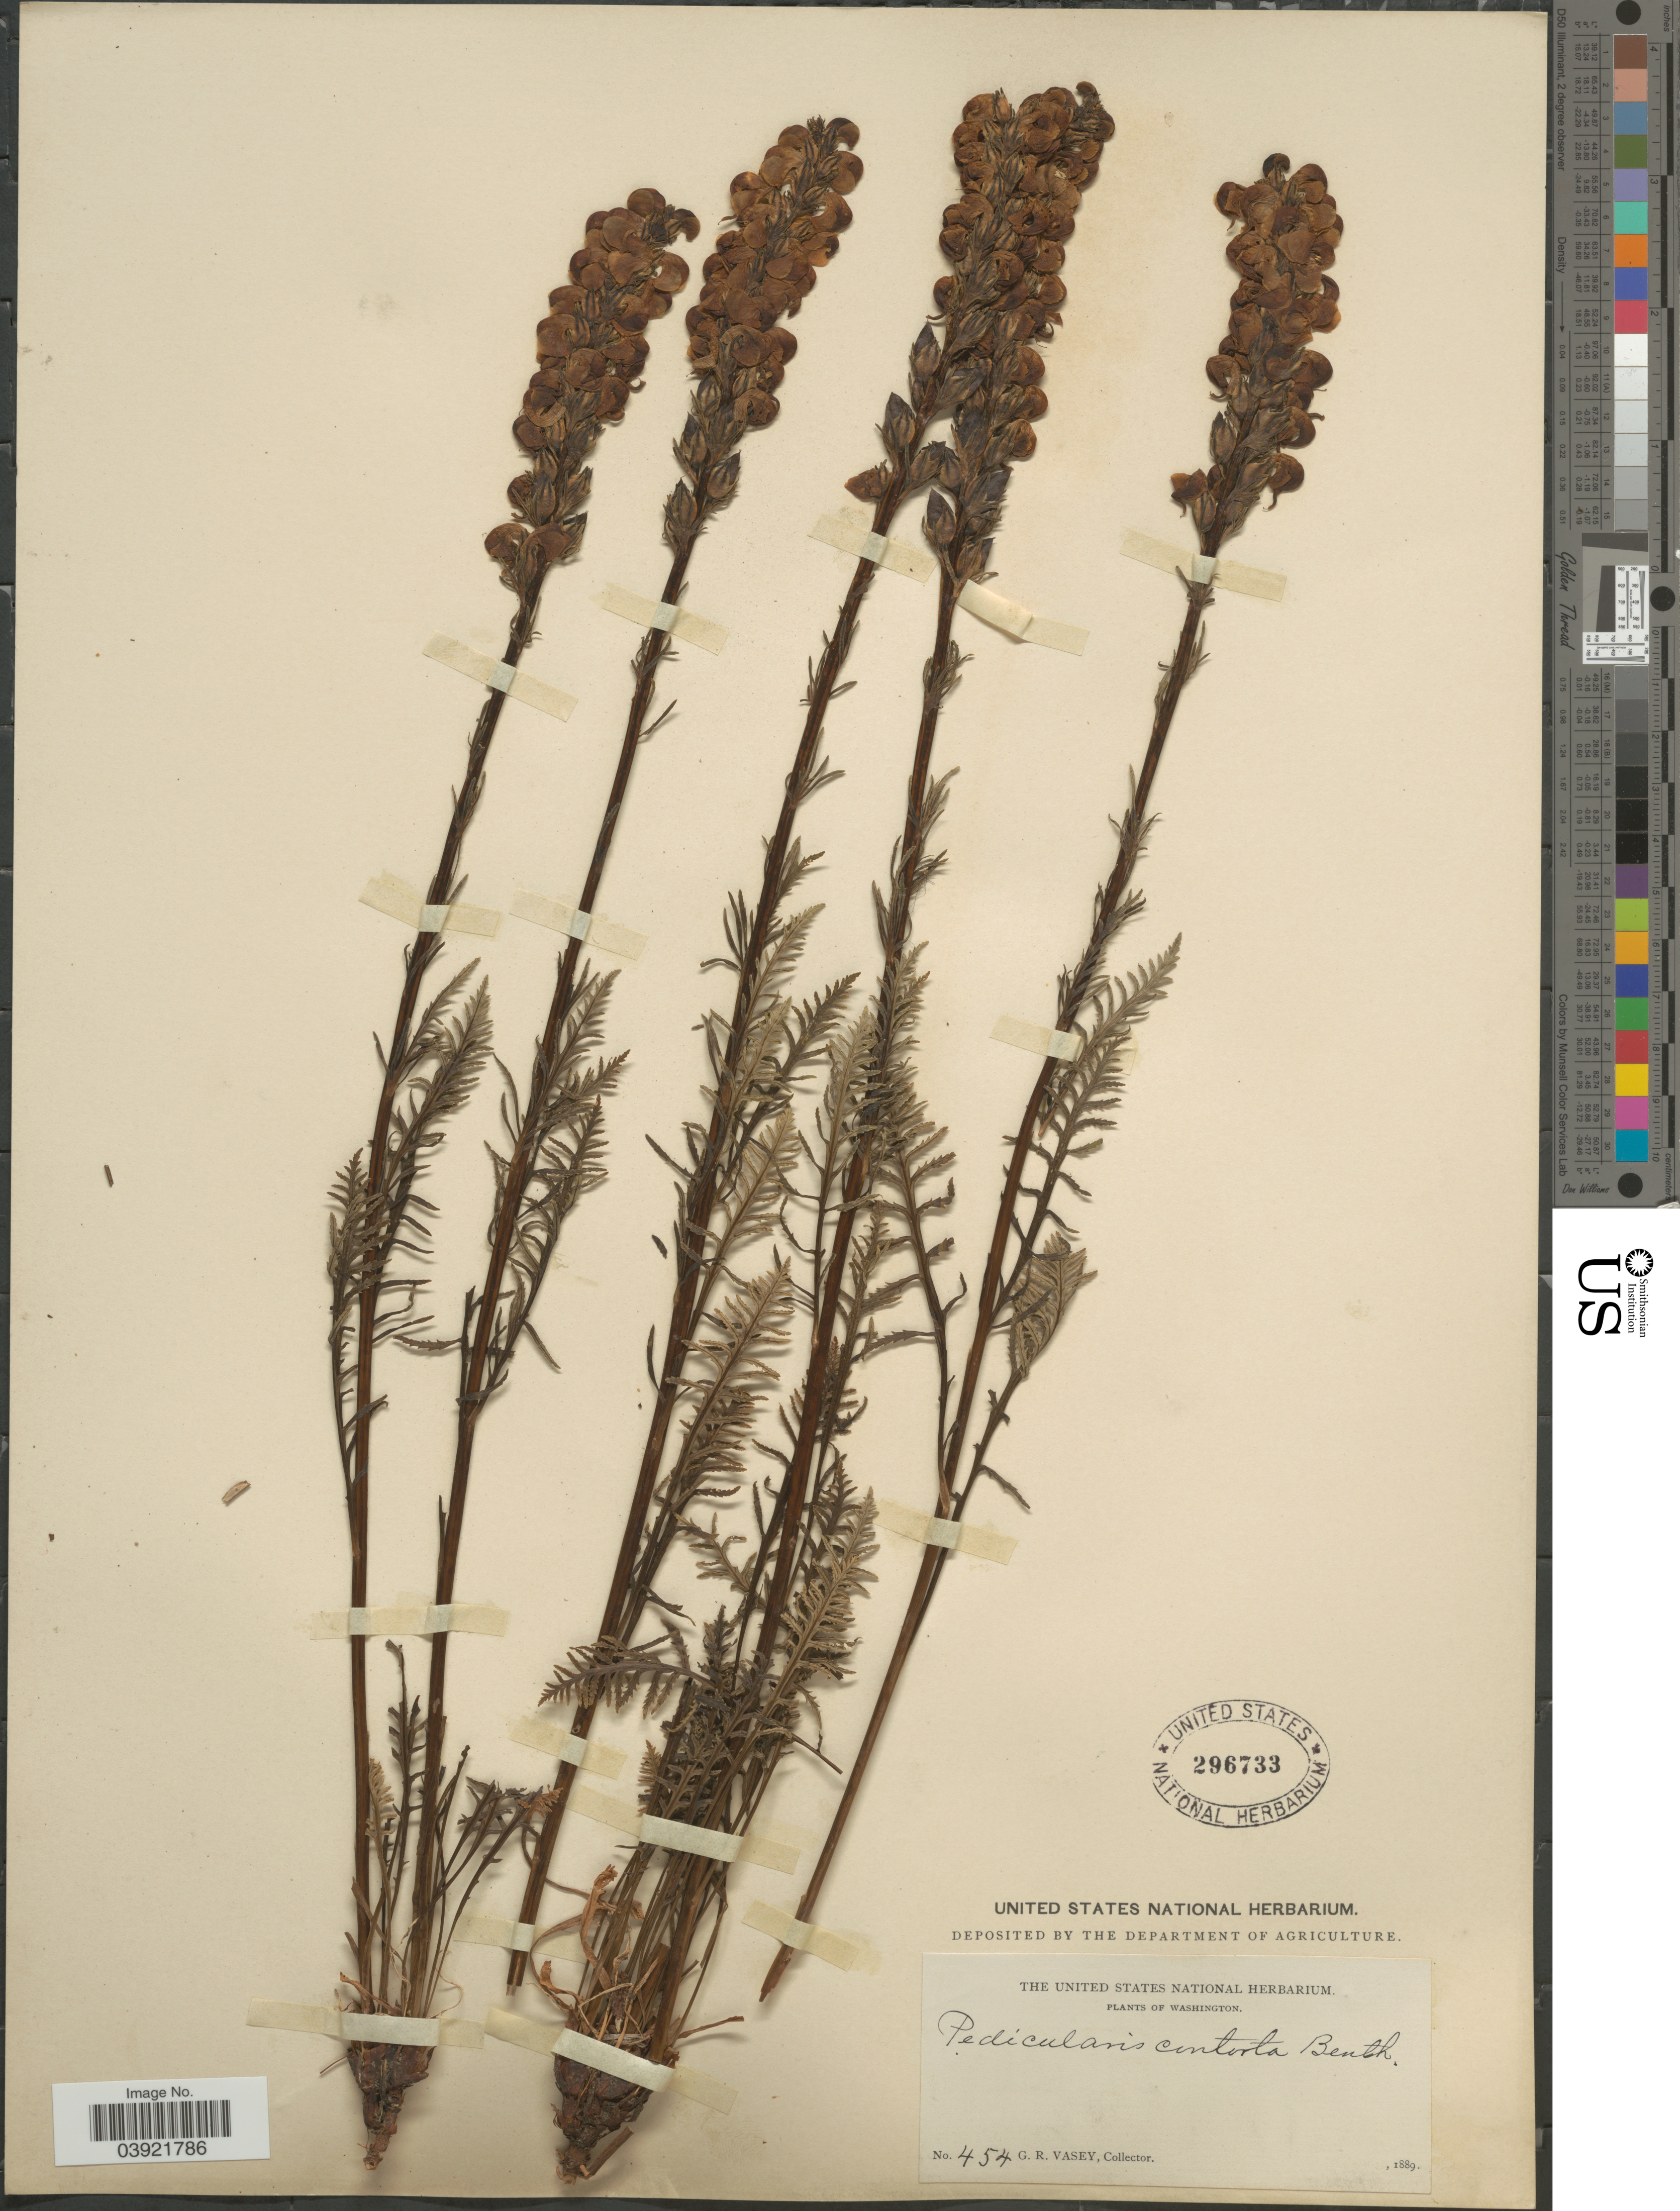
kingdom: Plantae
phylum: Tracheophyta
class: Magnoliopsida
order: Lamiales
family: Orobanchaceae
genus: Pedicularis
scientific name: Pedicularis contorta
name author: Benth.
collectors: G. R. Vasey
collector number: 454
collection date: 1889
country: United States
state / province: Washington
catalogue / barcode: US 296733